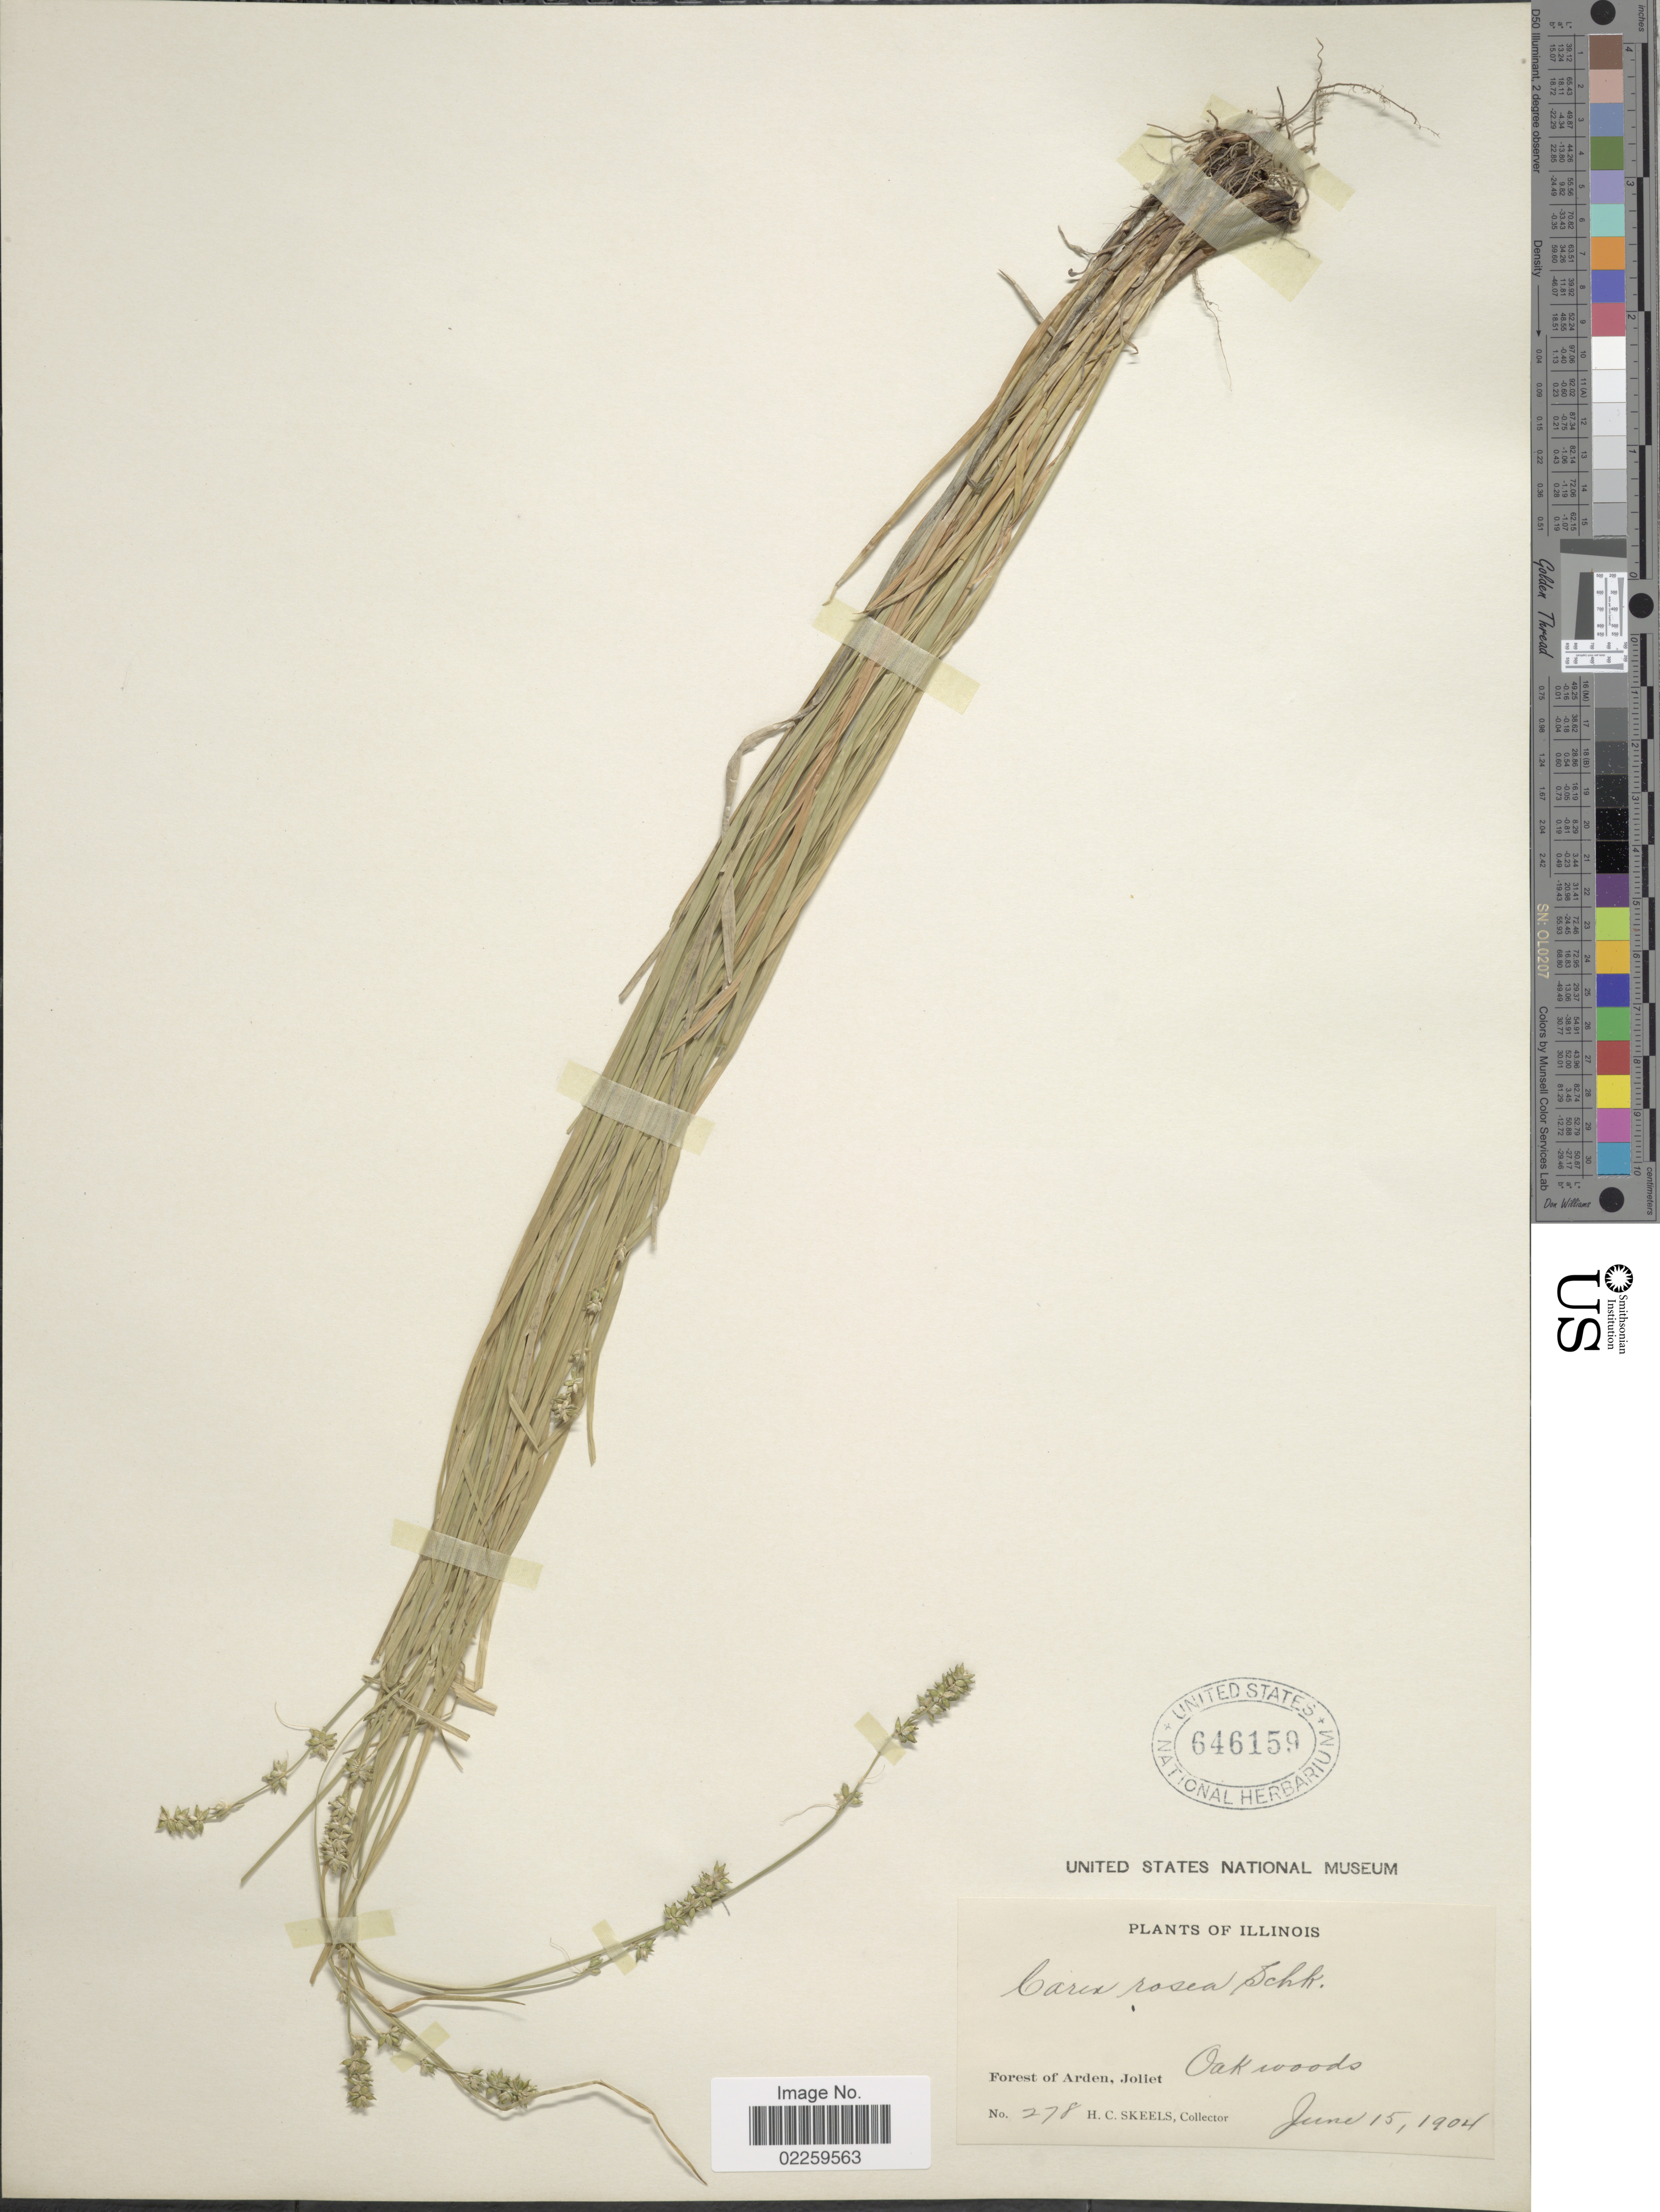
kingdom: Plantae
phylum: Tracheophyta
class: Liliopsida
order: Poales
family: Cyperaceae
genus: Carex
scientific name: Carex rosea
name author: Willd.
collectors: H. Skeels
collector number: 278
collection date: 1904-06-15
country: United States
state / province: Illinois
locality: Forest of Arden, Joliet, Oak Woods.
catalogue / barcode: US 646159